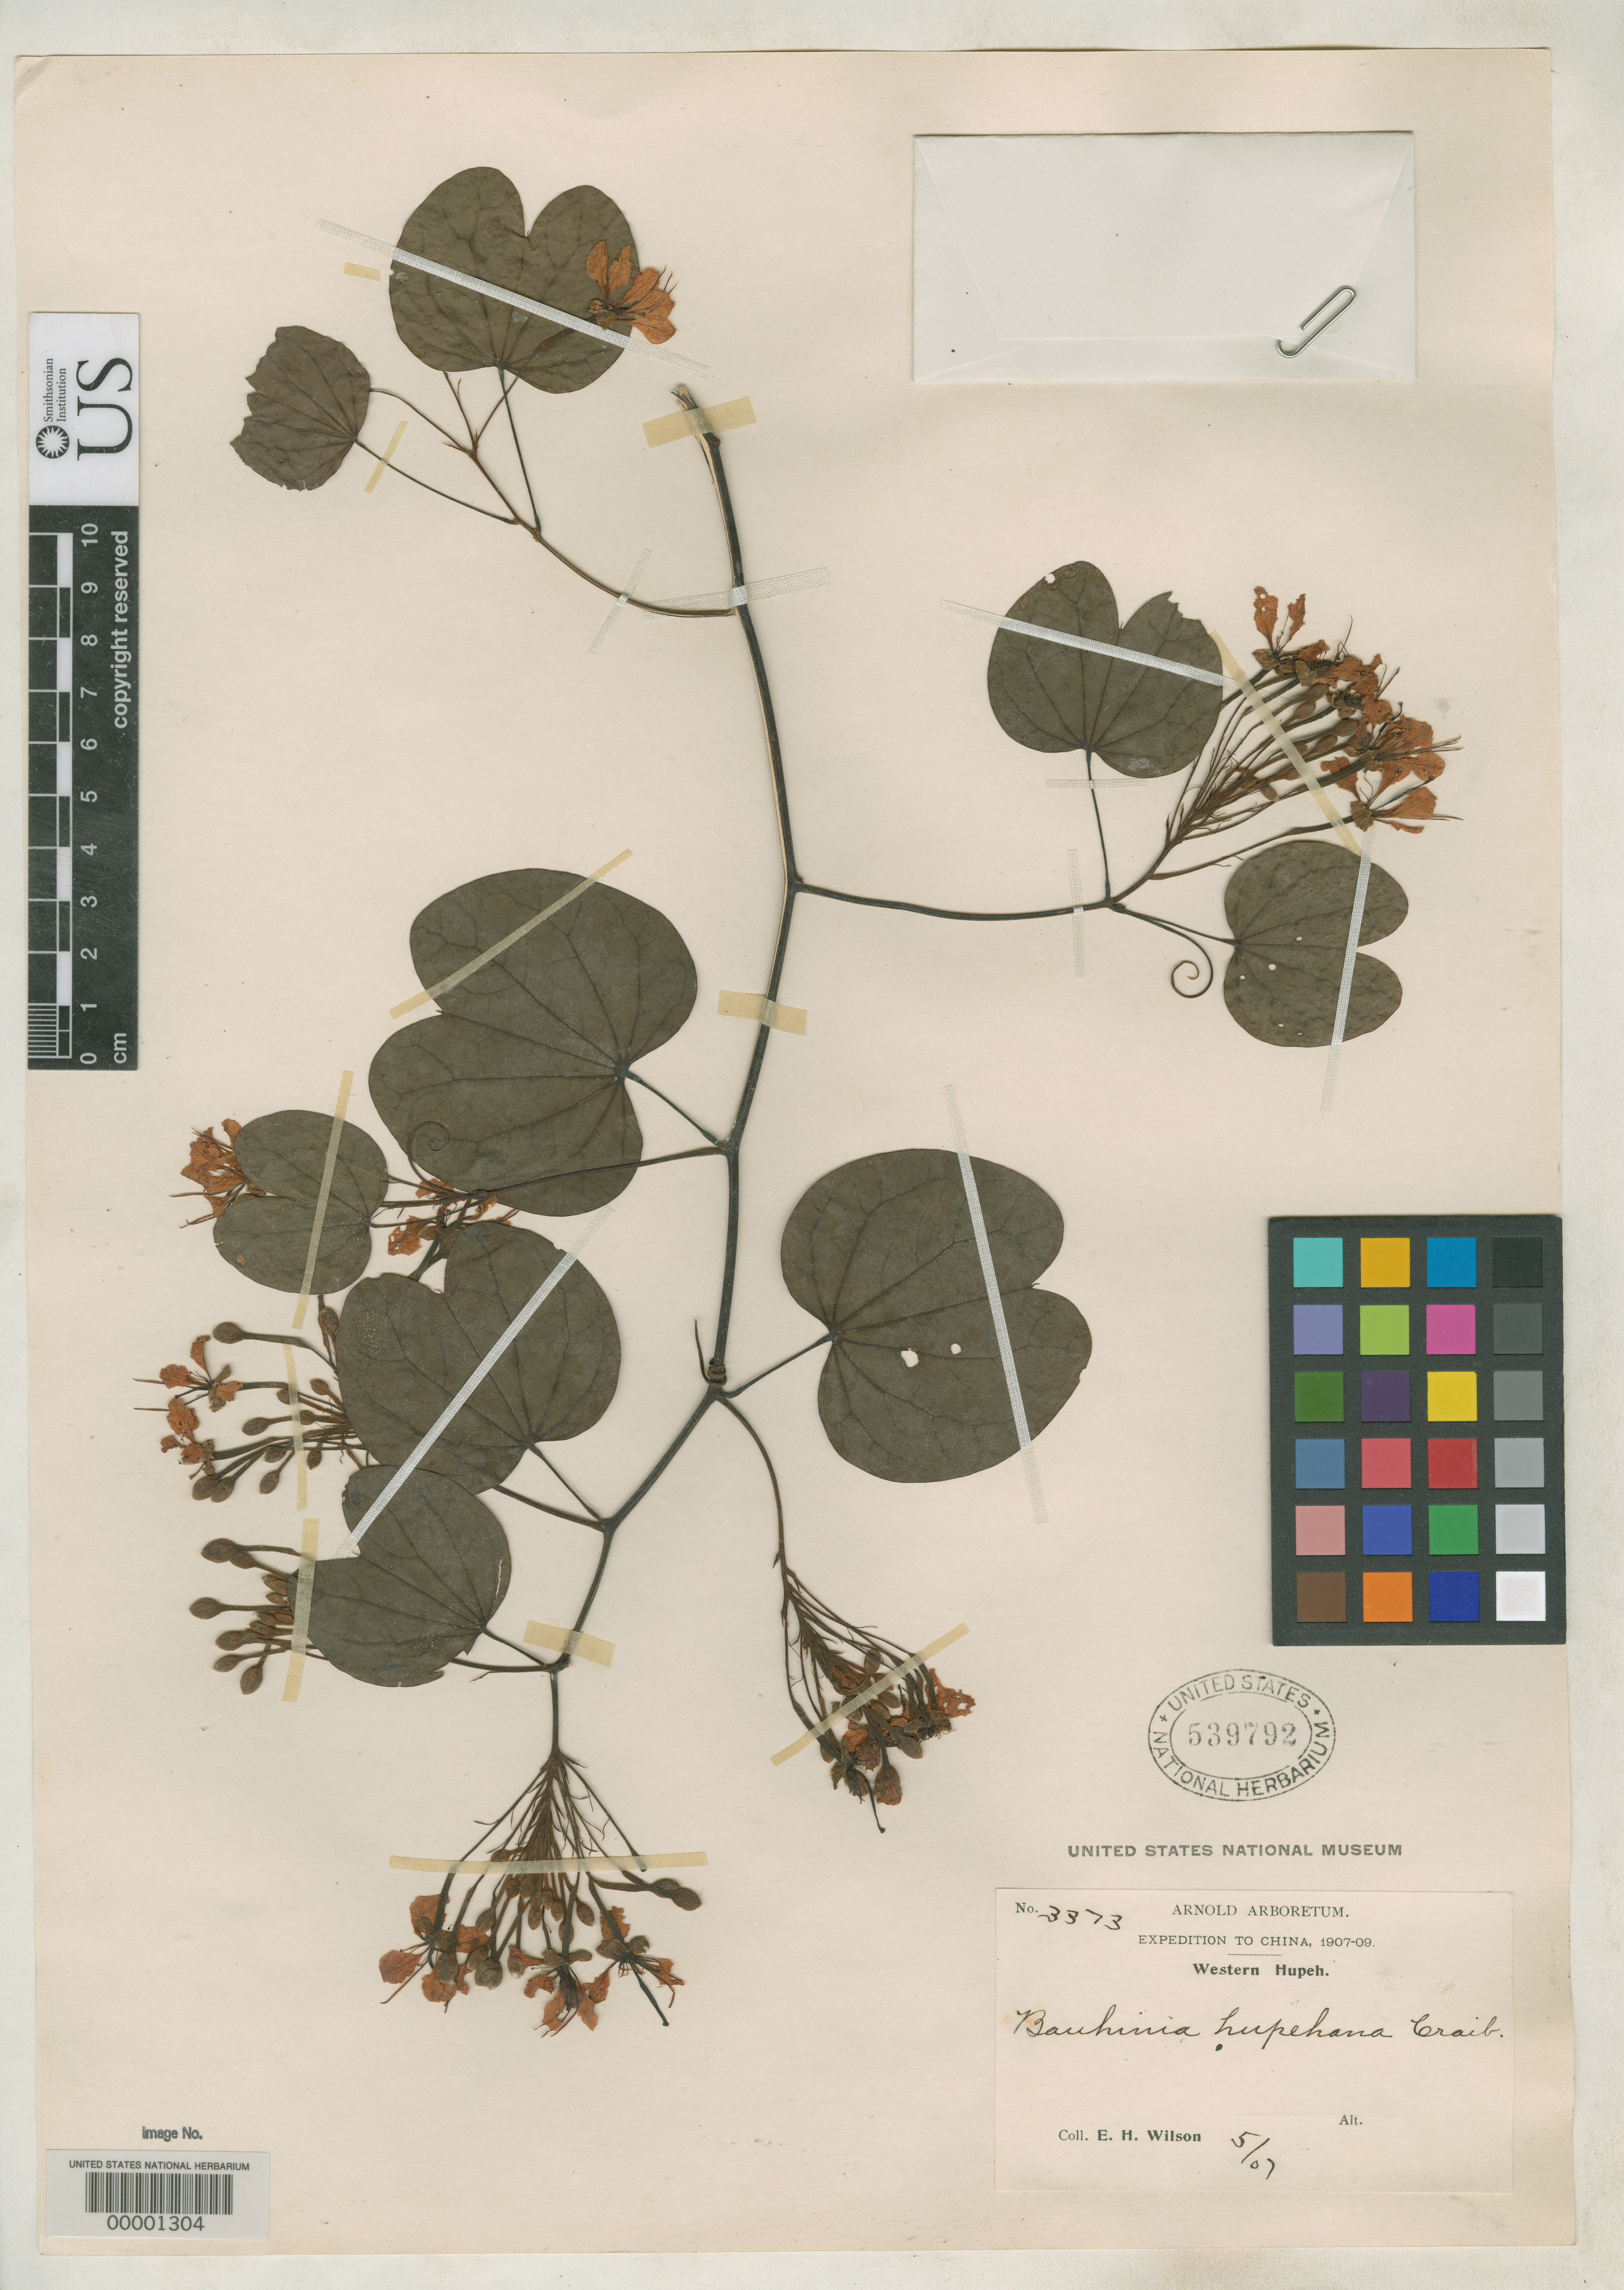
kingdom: Plantae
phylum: Tracheophyta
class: Magnoliopsida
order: Fabales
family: Fabaceae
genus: Bauhinia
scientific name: Bauhinia hupehana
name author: Craib in Sarg.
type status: Isotype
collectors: E. H. Wilson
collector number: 3373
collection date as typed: May 1907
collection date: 1907-05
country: China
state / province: Hubei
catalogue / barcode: US 539792